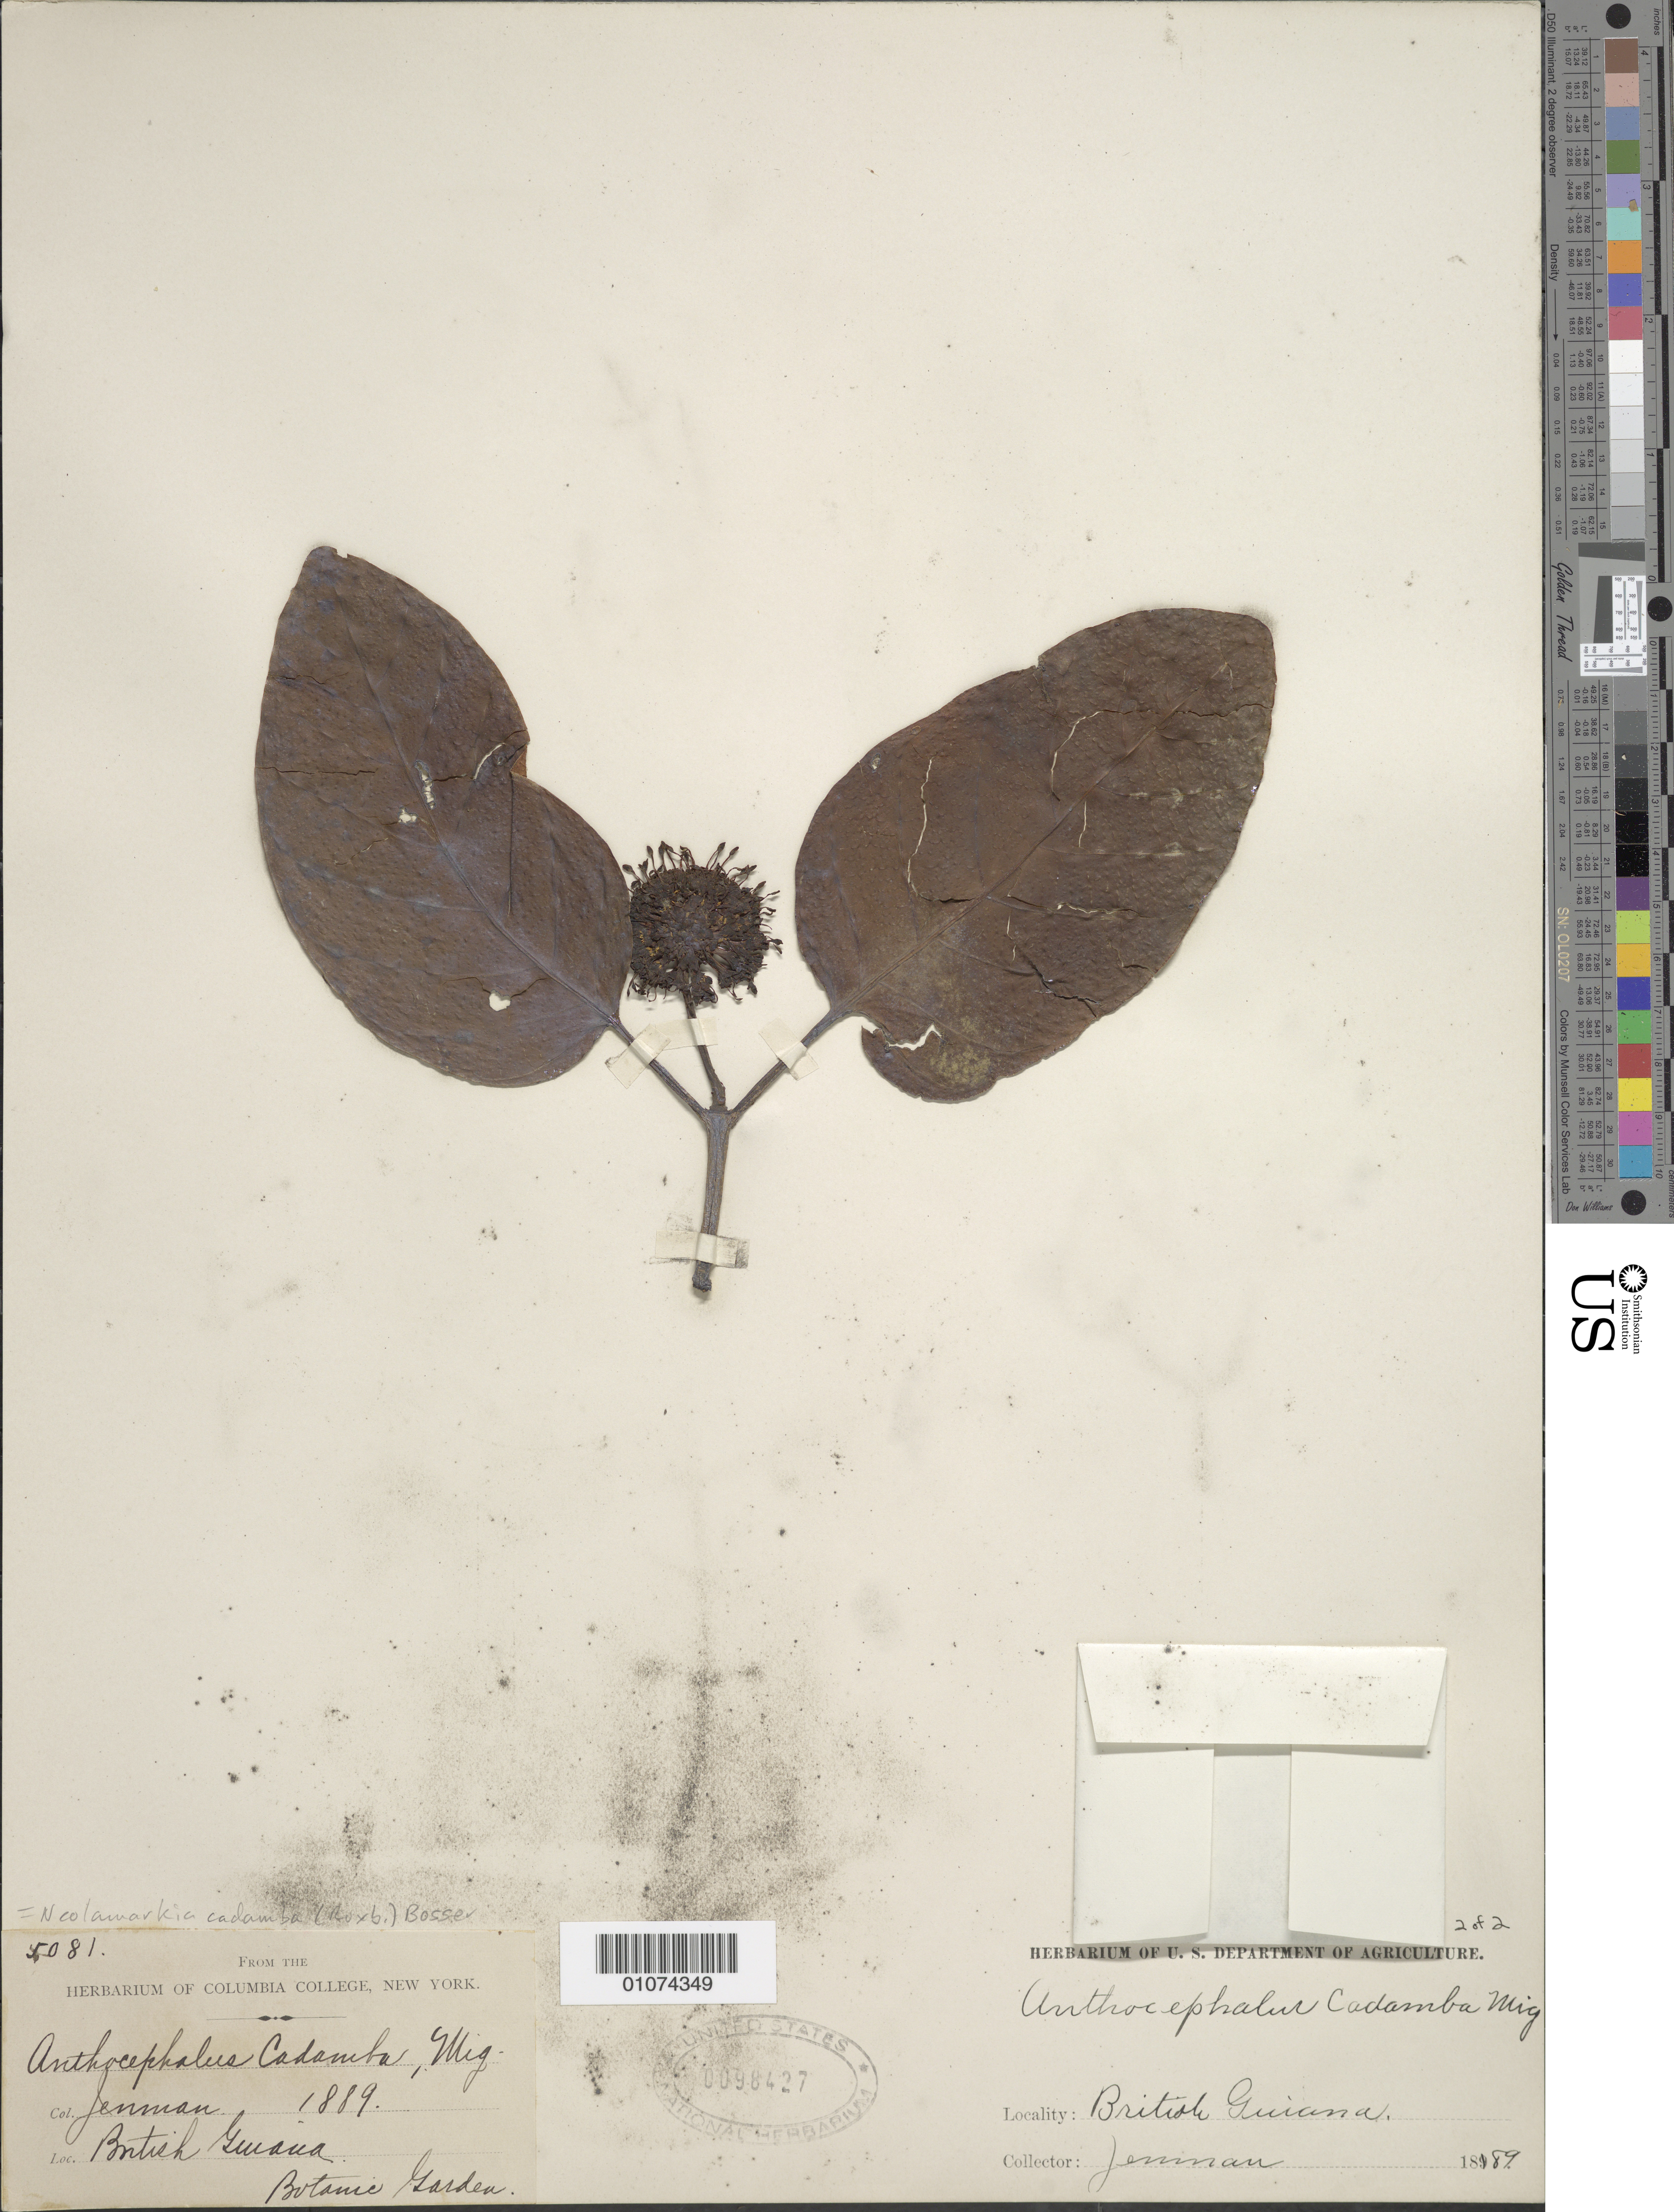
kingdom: Plantae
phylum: Tracheophyta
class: Magnoliopsida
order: Gentianales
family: Rubiaceae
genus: Neolamarckia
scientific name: Neolamarckia cadamba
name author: (Roxb.) Bosser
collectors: -. Jenman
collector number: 5081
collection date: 1889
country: Guyana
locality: British Guiana, Botanic Garden.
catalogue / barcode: US 98427